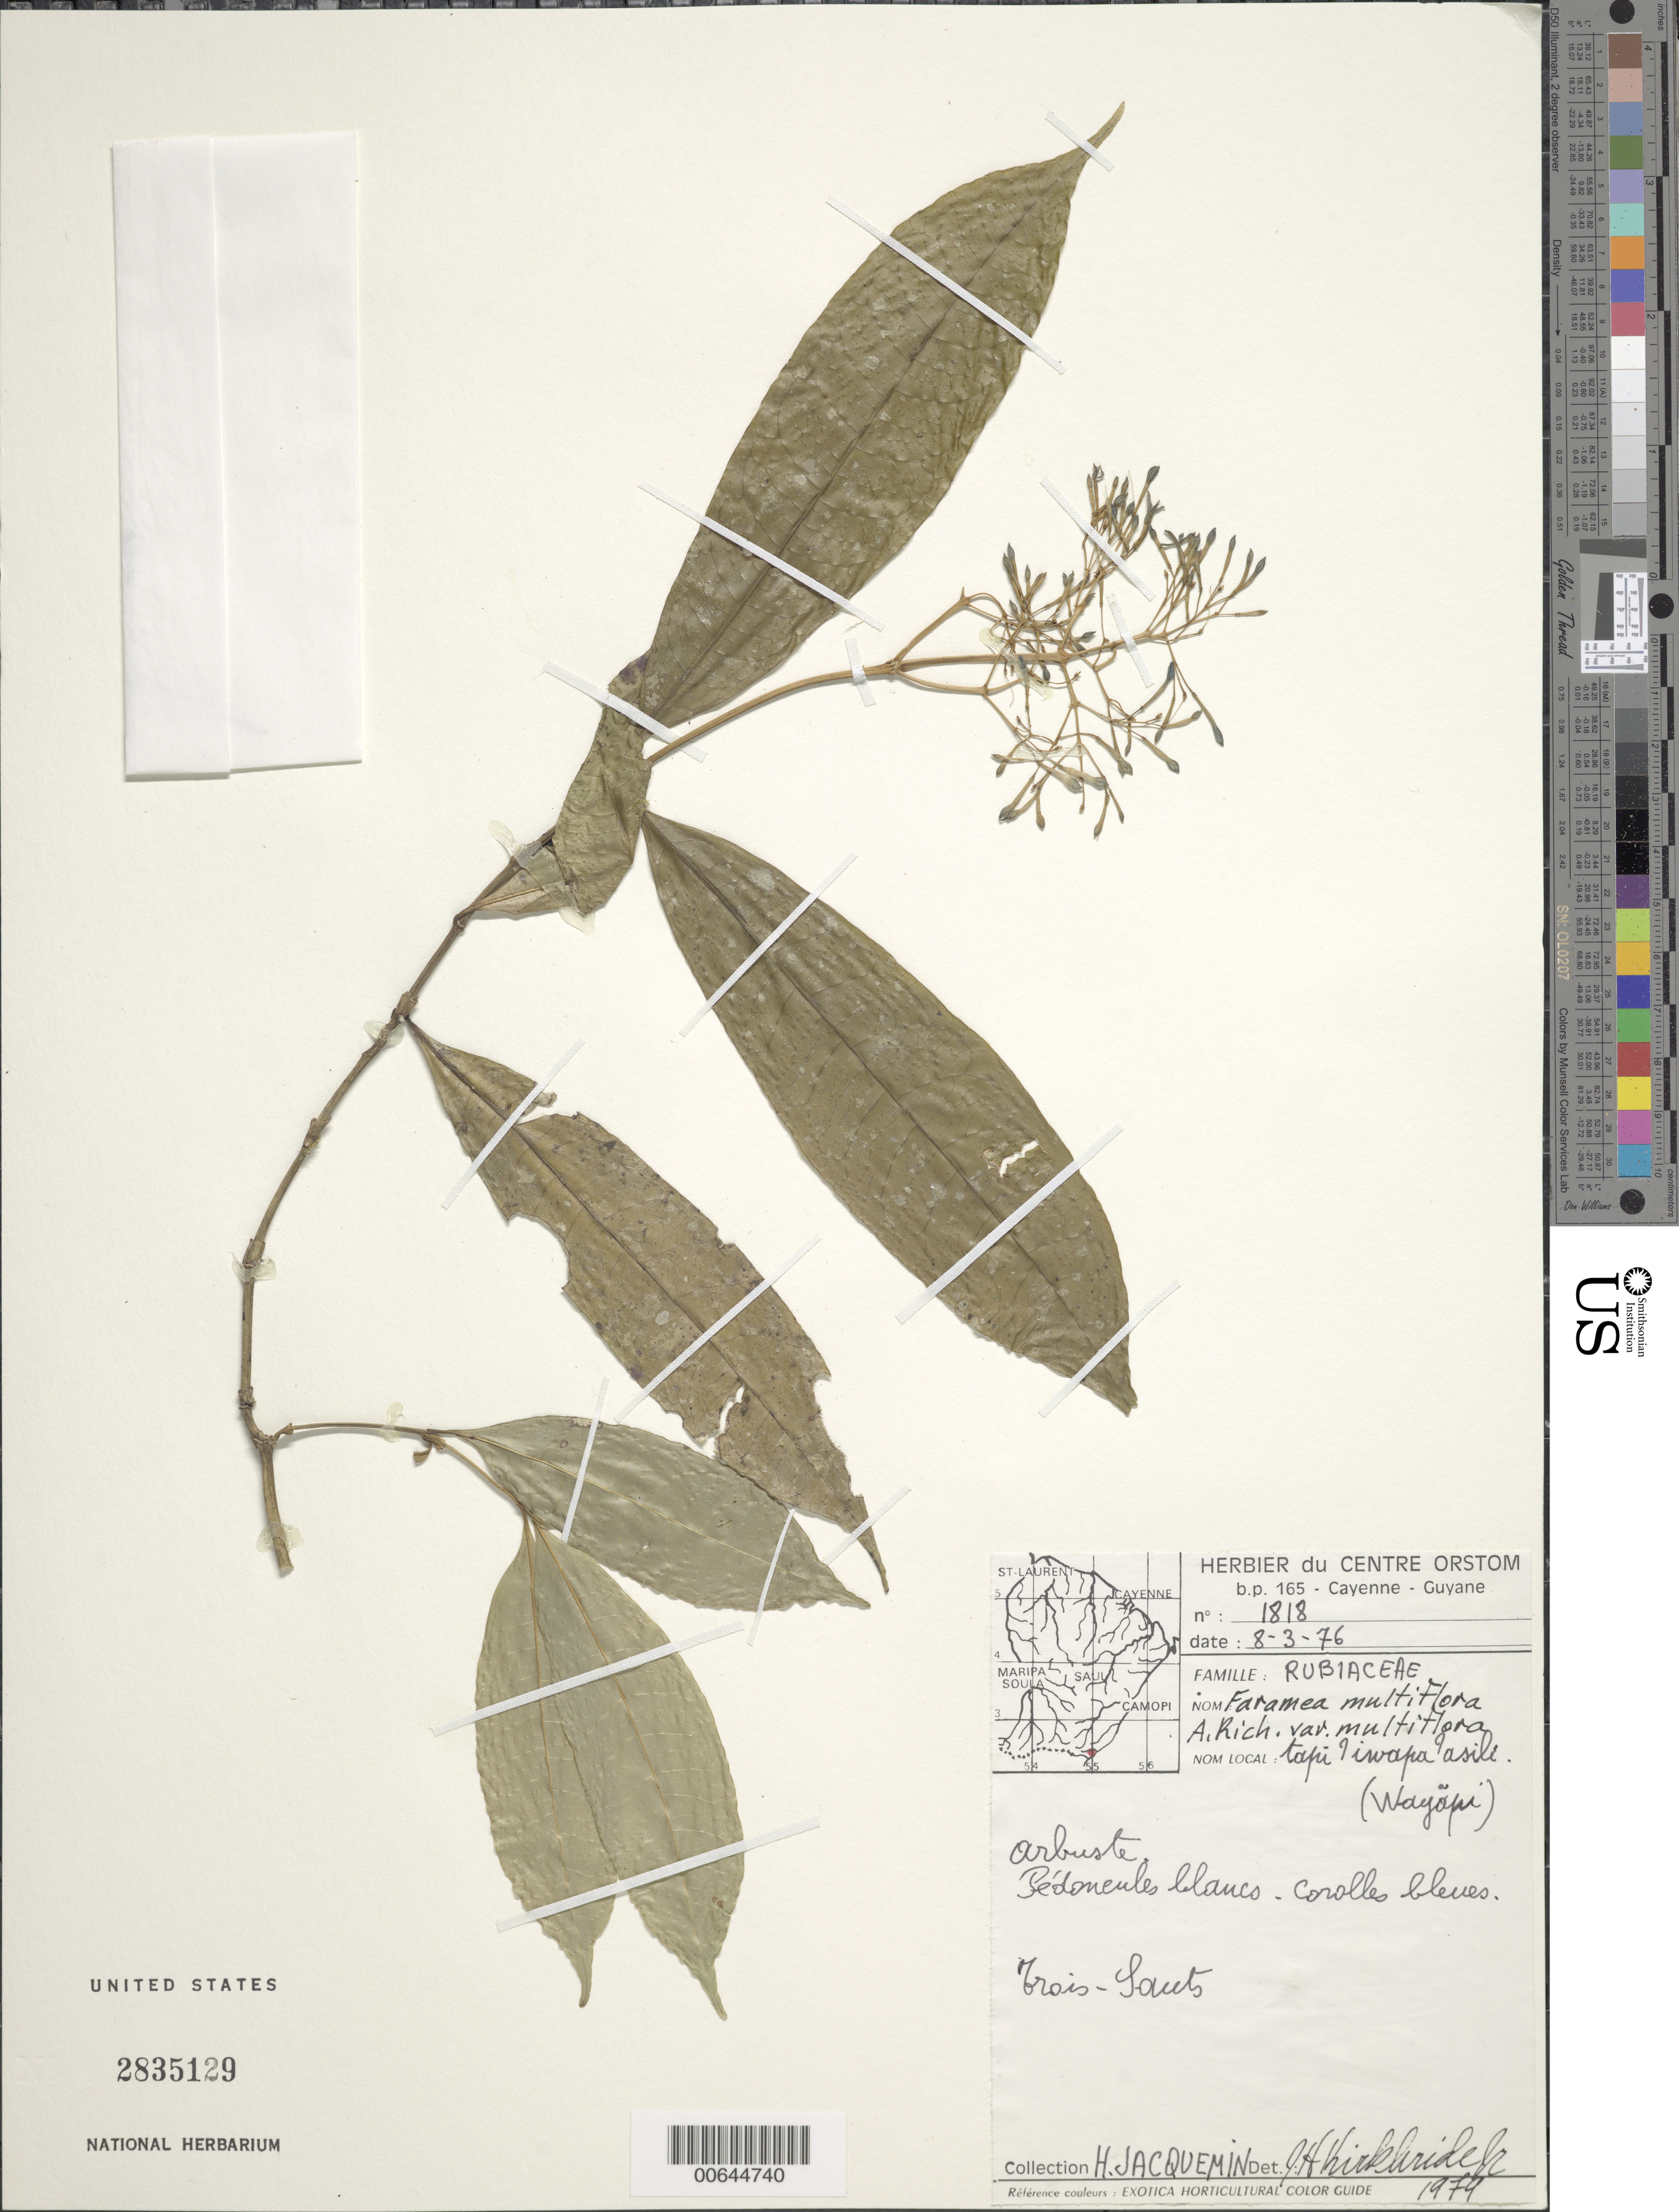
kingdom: Plantae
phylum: Tracheophyta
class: Magnoliopsida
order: Gentianales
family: Rubiaceae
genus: Faramea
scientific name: Faramea multiflora var. multiflora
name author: A. Rich. ex DC.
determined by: Kirkbride, J. H.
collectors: H. Jacquemin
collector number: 1818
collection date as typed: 8-Mar-76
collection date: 1976-03-08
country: French Guiana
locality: Trois Sauts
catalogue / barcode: US 2835129